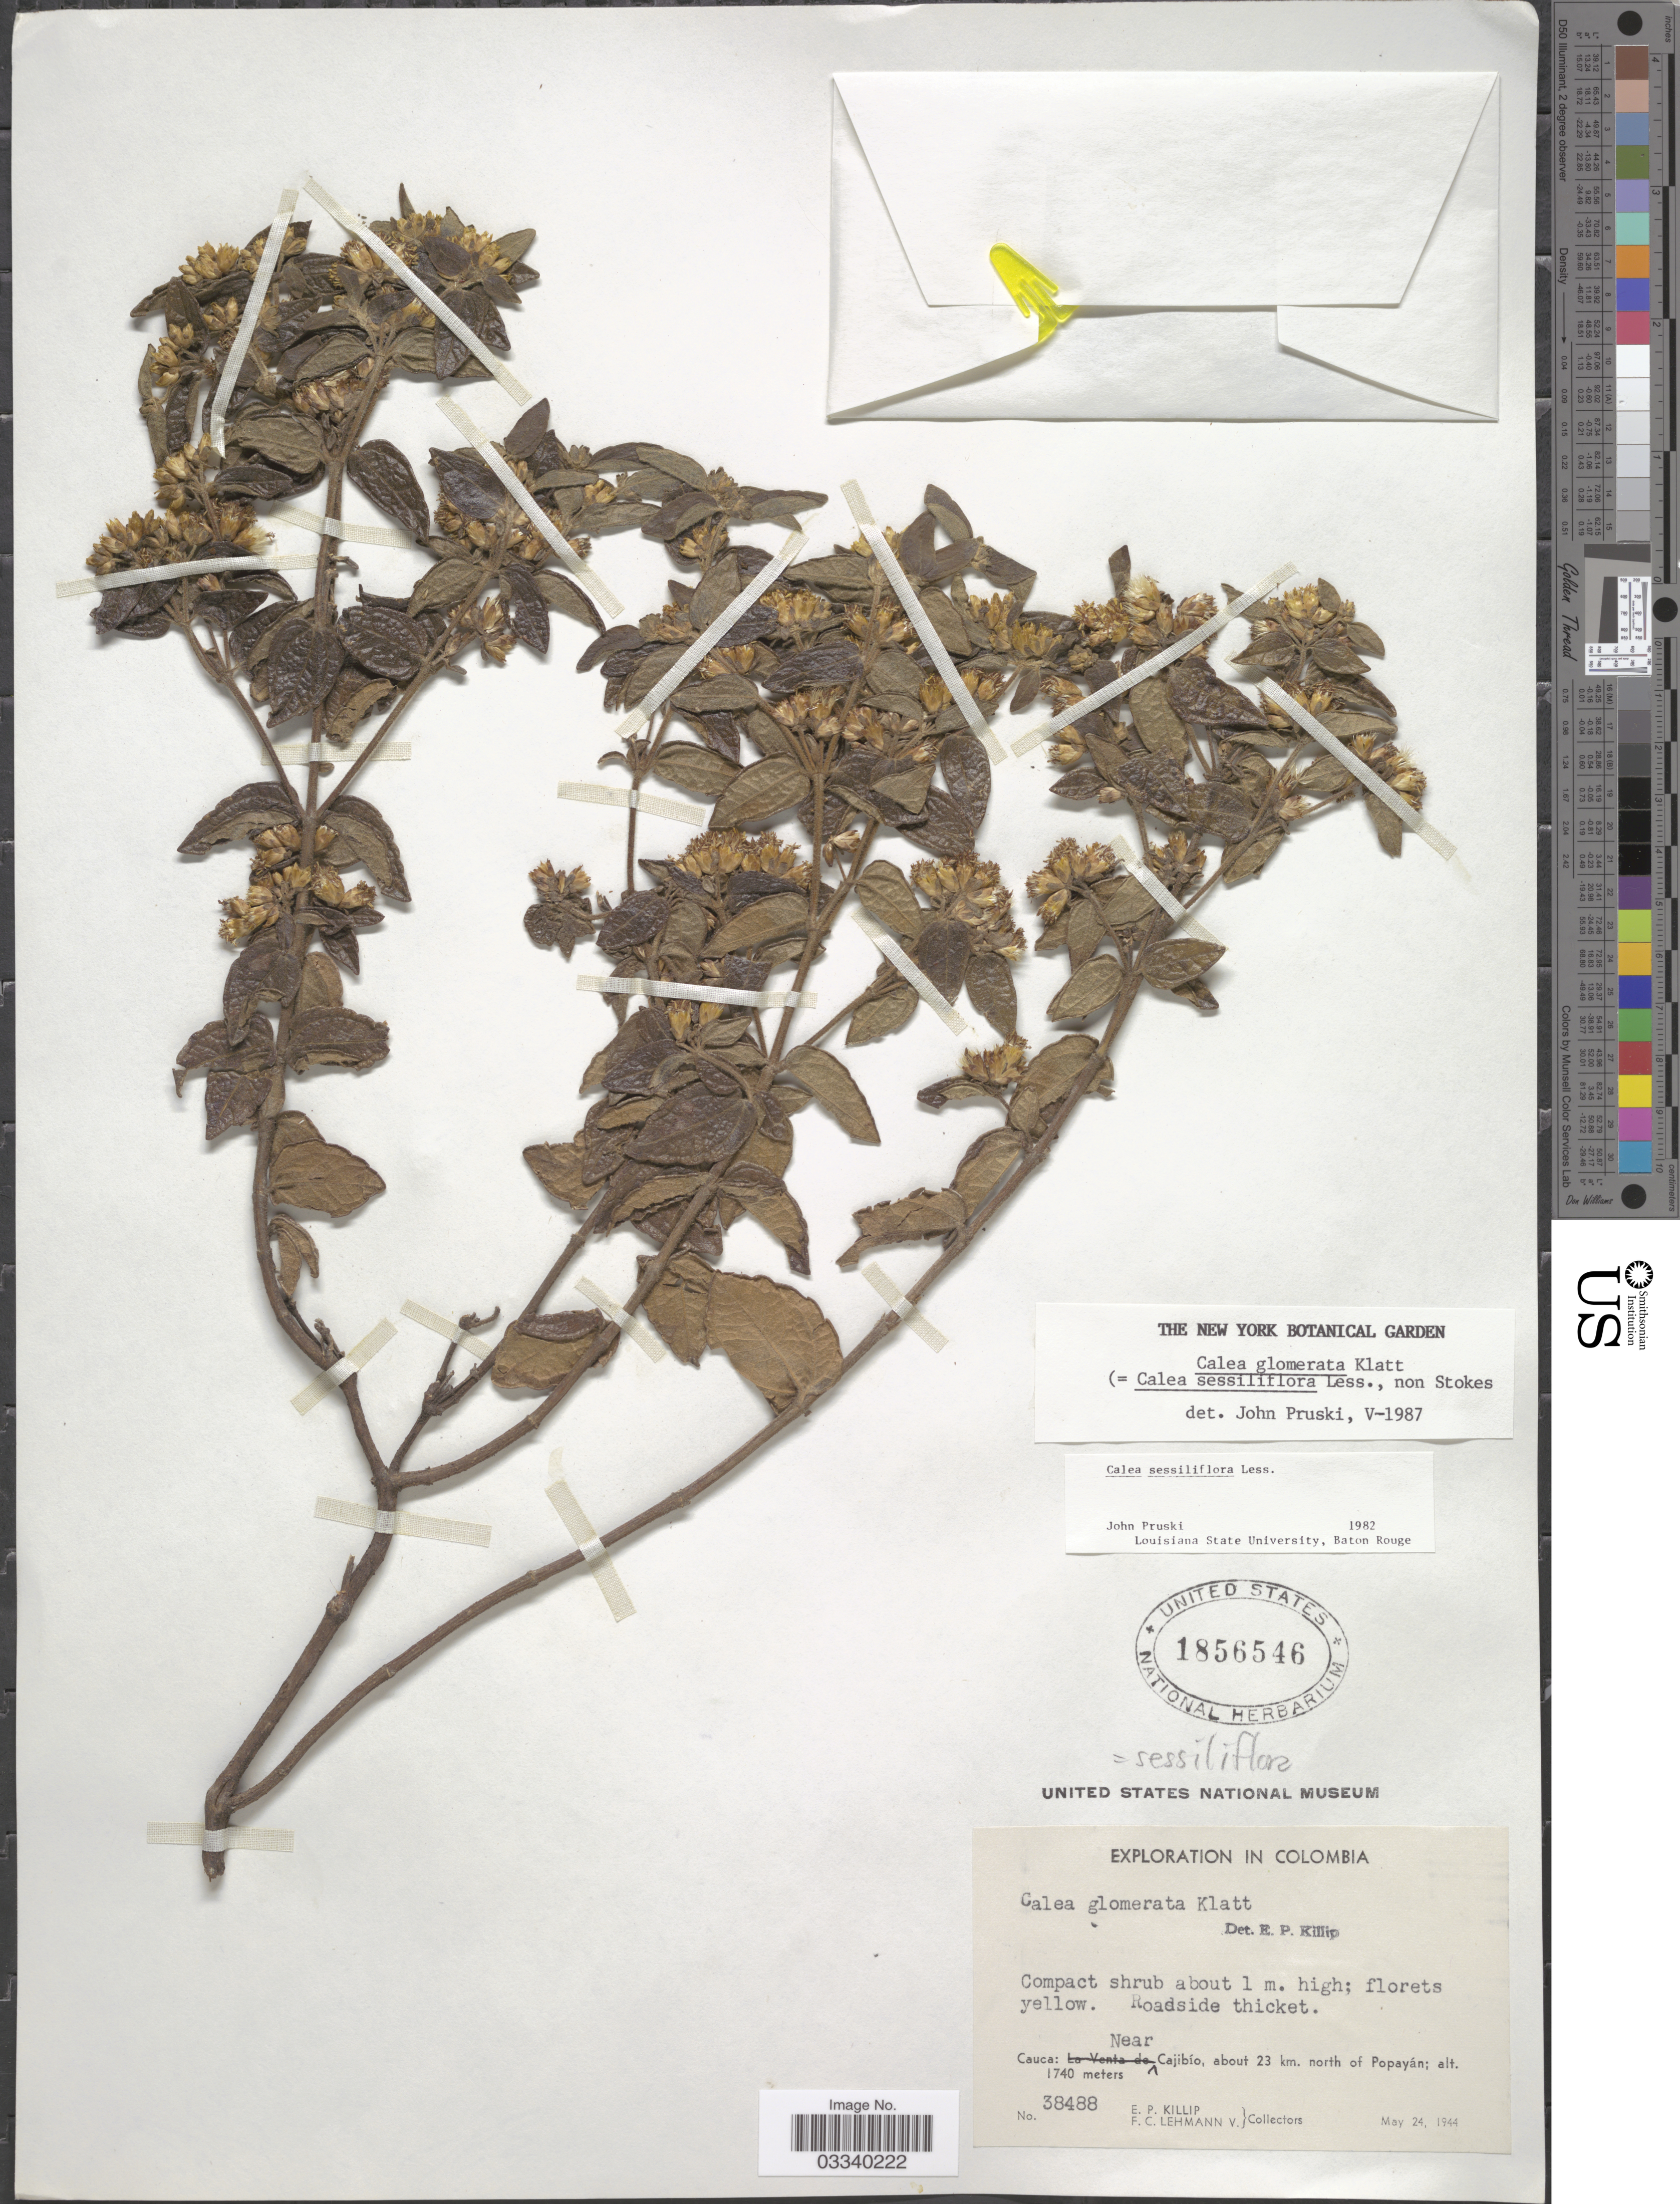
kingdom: Plantae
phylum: Tracheophyta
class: Magnoliopsida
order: Asterales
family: Asteraceae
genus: Calea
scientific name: Calea sessiliflora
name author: Less.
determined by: Pruski, J. F.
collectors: E. P. Killip & F. Lehmann v.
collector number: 38488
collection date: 1944-05-24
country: Colombia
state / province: Cauca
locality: Near Cajibío, about 23 km. north of Popayán.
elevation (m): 1740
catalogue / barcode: US 1856546